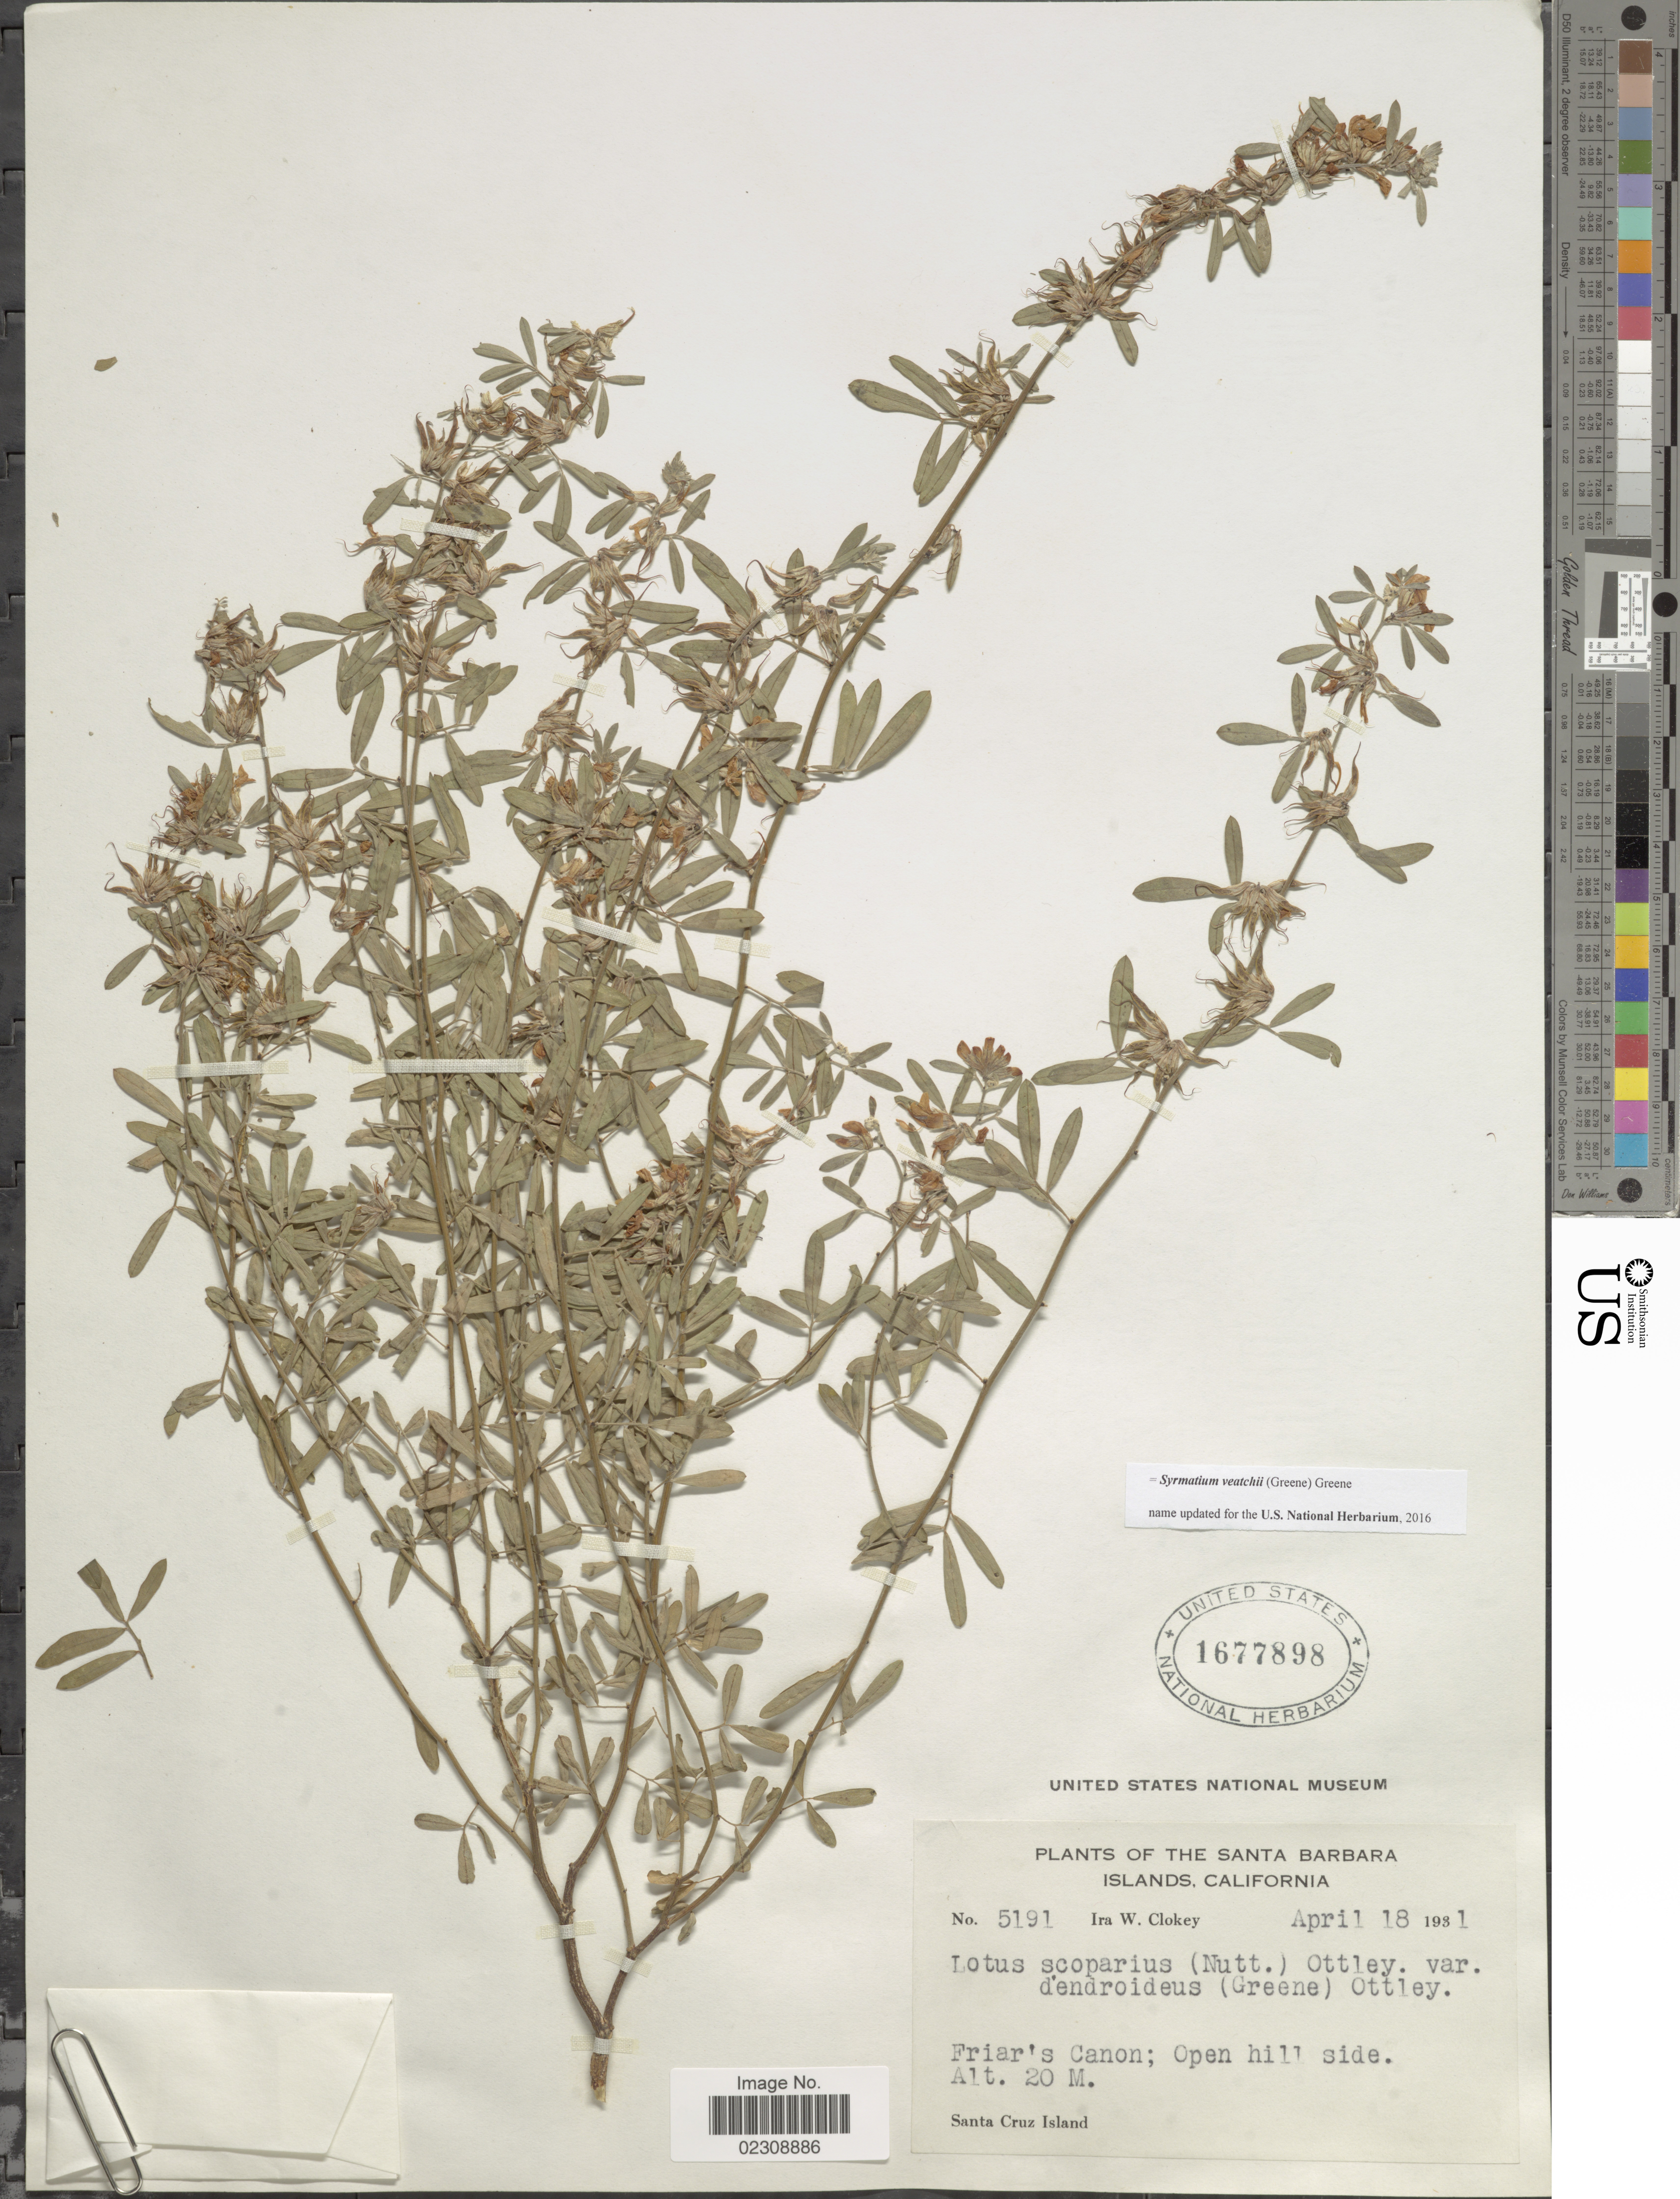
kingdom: Plantae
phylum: Tracheophyta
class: Magnoliopsida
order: Fabales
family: Fabaceae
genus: Syrmatium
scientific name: Syrmatium veatchii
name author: (Greene) Greene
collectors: I. W. Clokey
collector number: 5191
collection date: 1931-04-18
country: United States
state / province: California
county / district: Santa Barbara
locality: Santa Barbara Islands. Friar's Canon. Santa Cruz Island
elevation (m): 20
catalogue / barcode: US 1677898